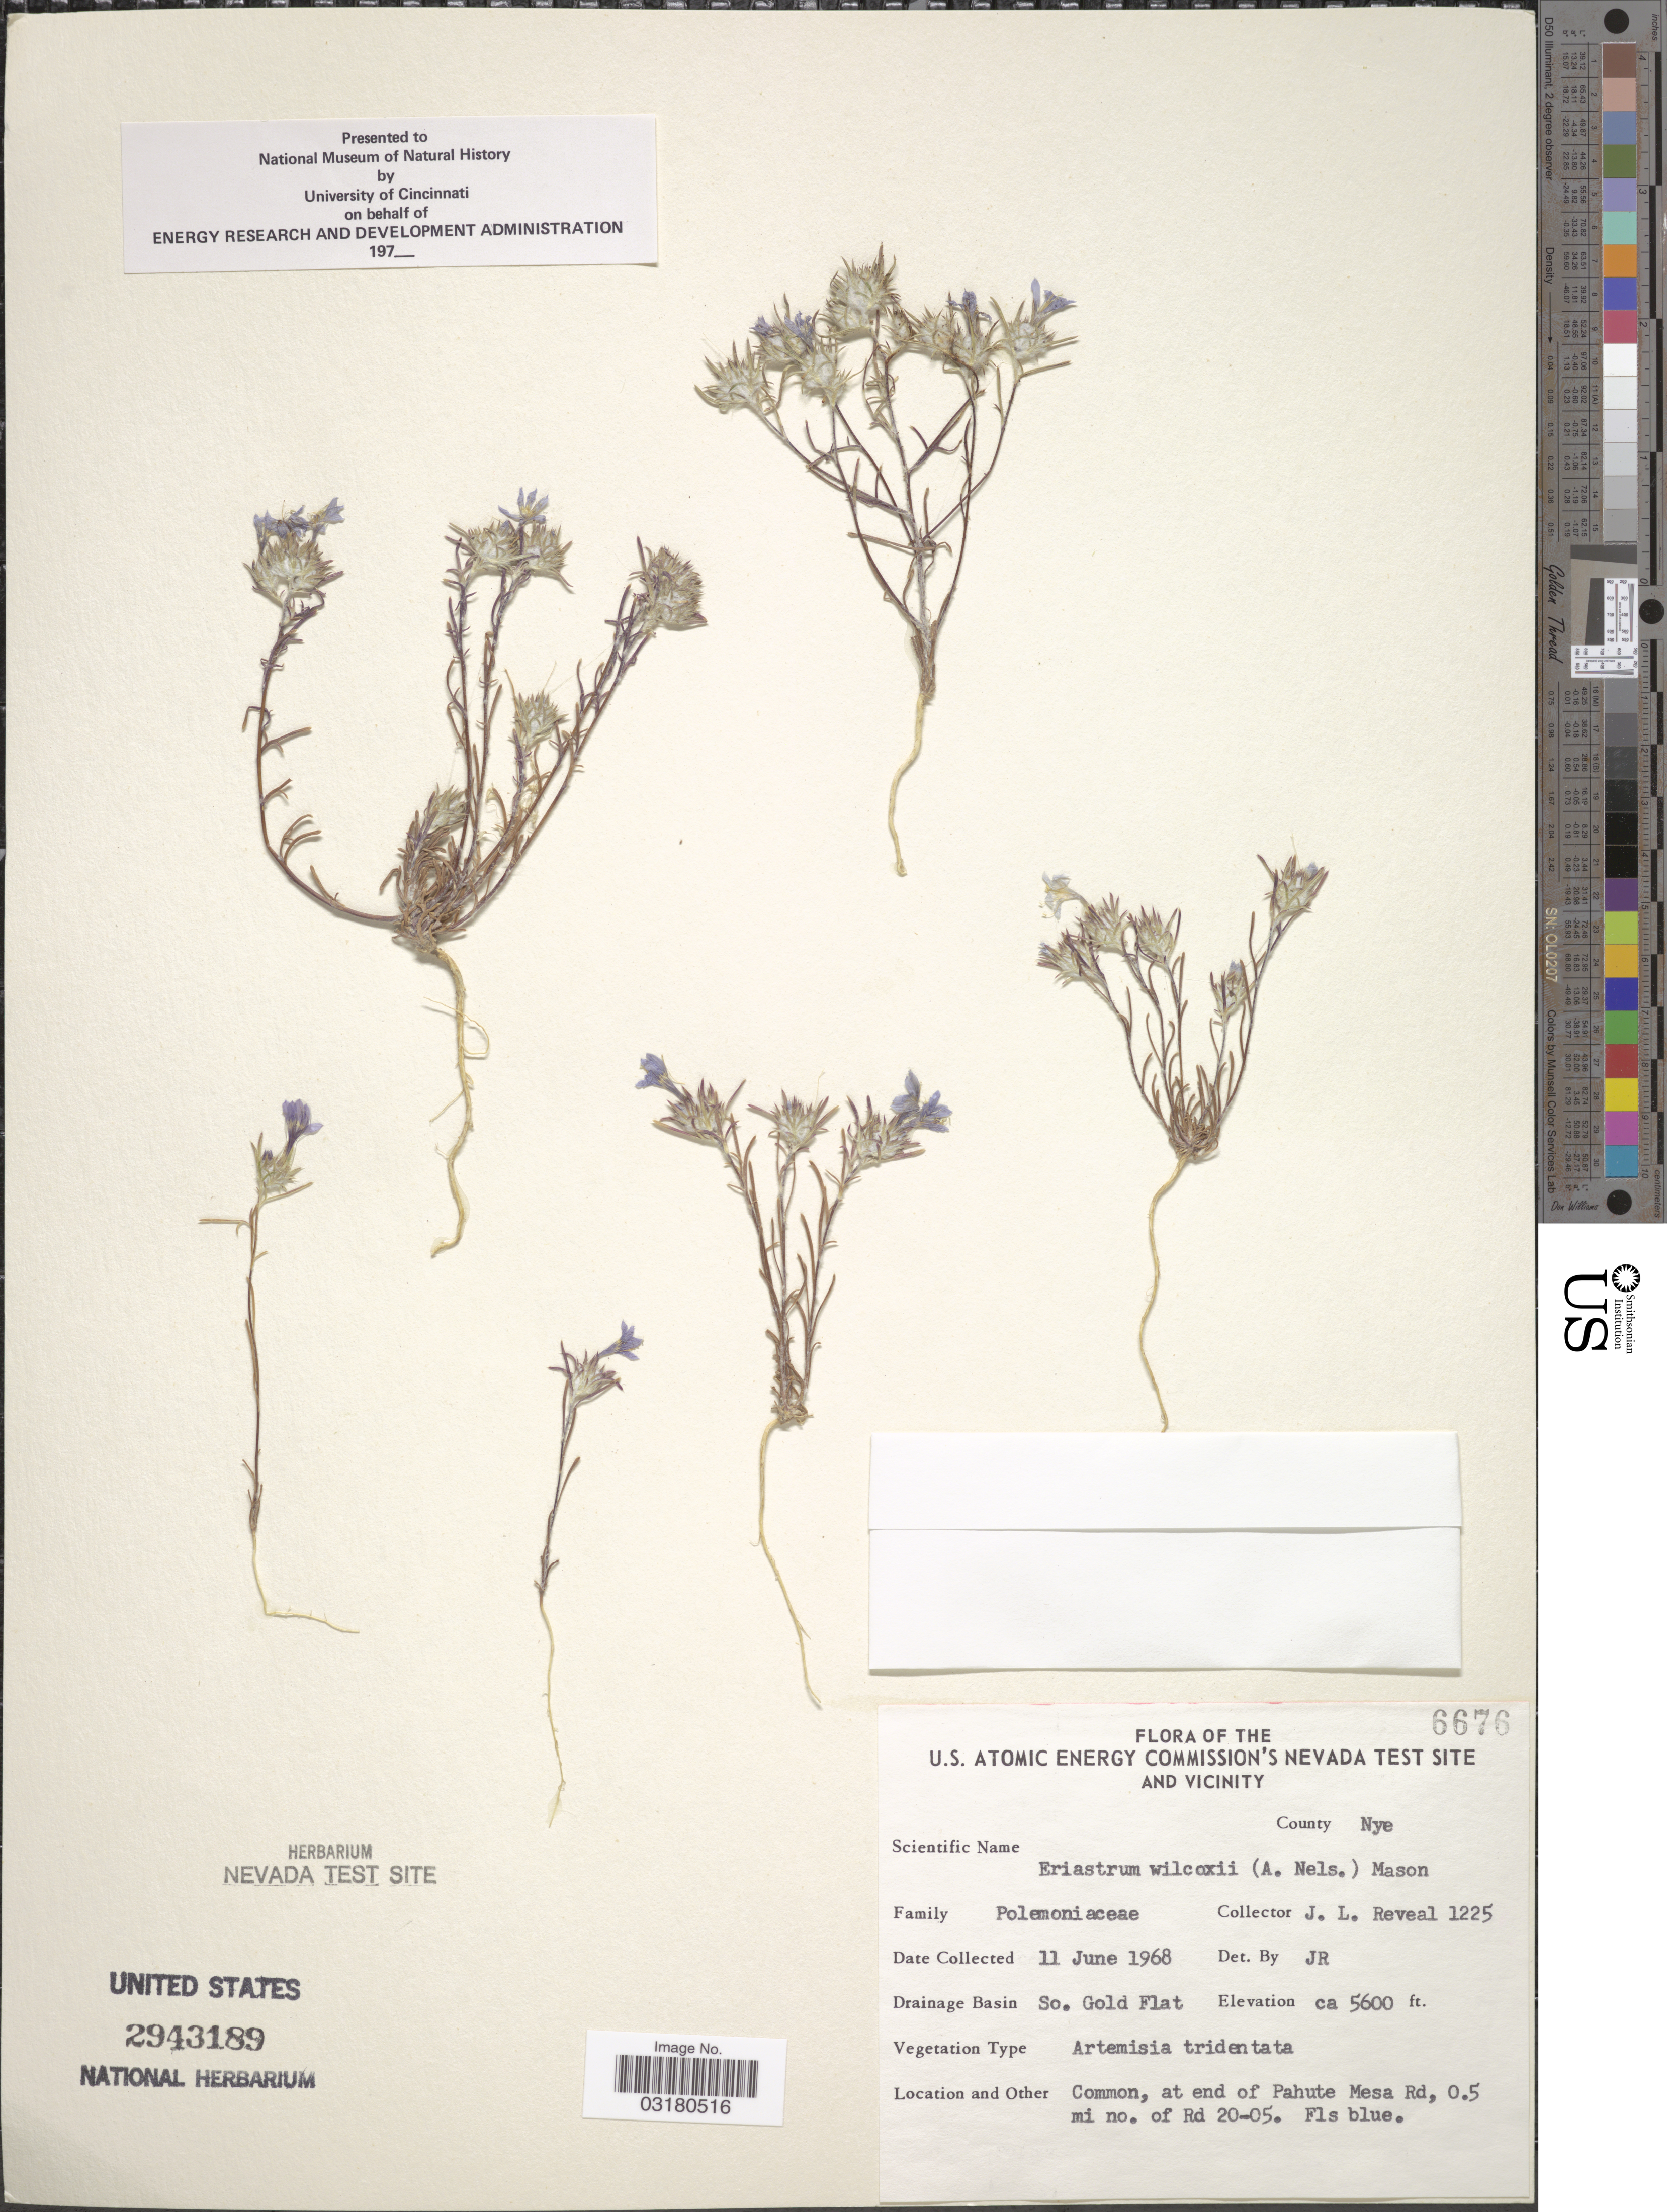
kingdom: Plantae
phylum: Tracheophyta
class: Magnoliopsida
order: Ericales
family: Polemoniaceae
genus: Eriastrum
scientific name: Eriastrum wilcoxii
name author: (A. Nelson) H. Mason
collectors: J. L. Reveal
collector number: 1225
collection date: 1968-06-11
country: United States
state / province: Nevada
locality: U.S. Atomic Energy Commission's Nevada Test Site and Vicinity. County Nye. Drainage Basin So. Gold Flat. At end of Pahute Mesa Rd, 0.5 mi o. of Rd 20-05.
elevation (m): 1707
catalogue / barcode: US 2943189